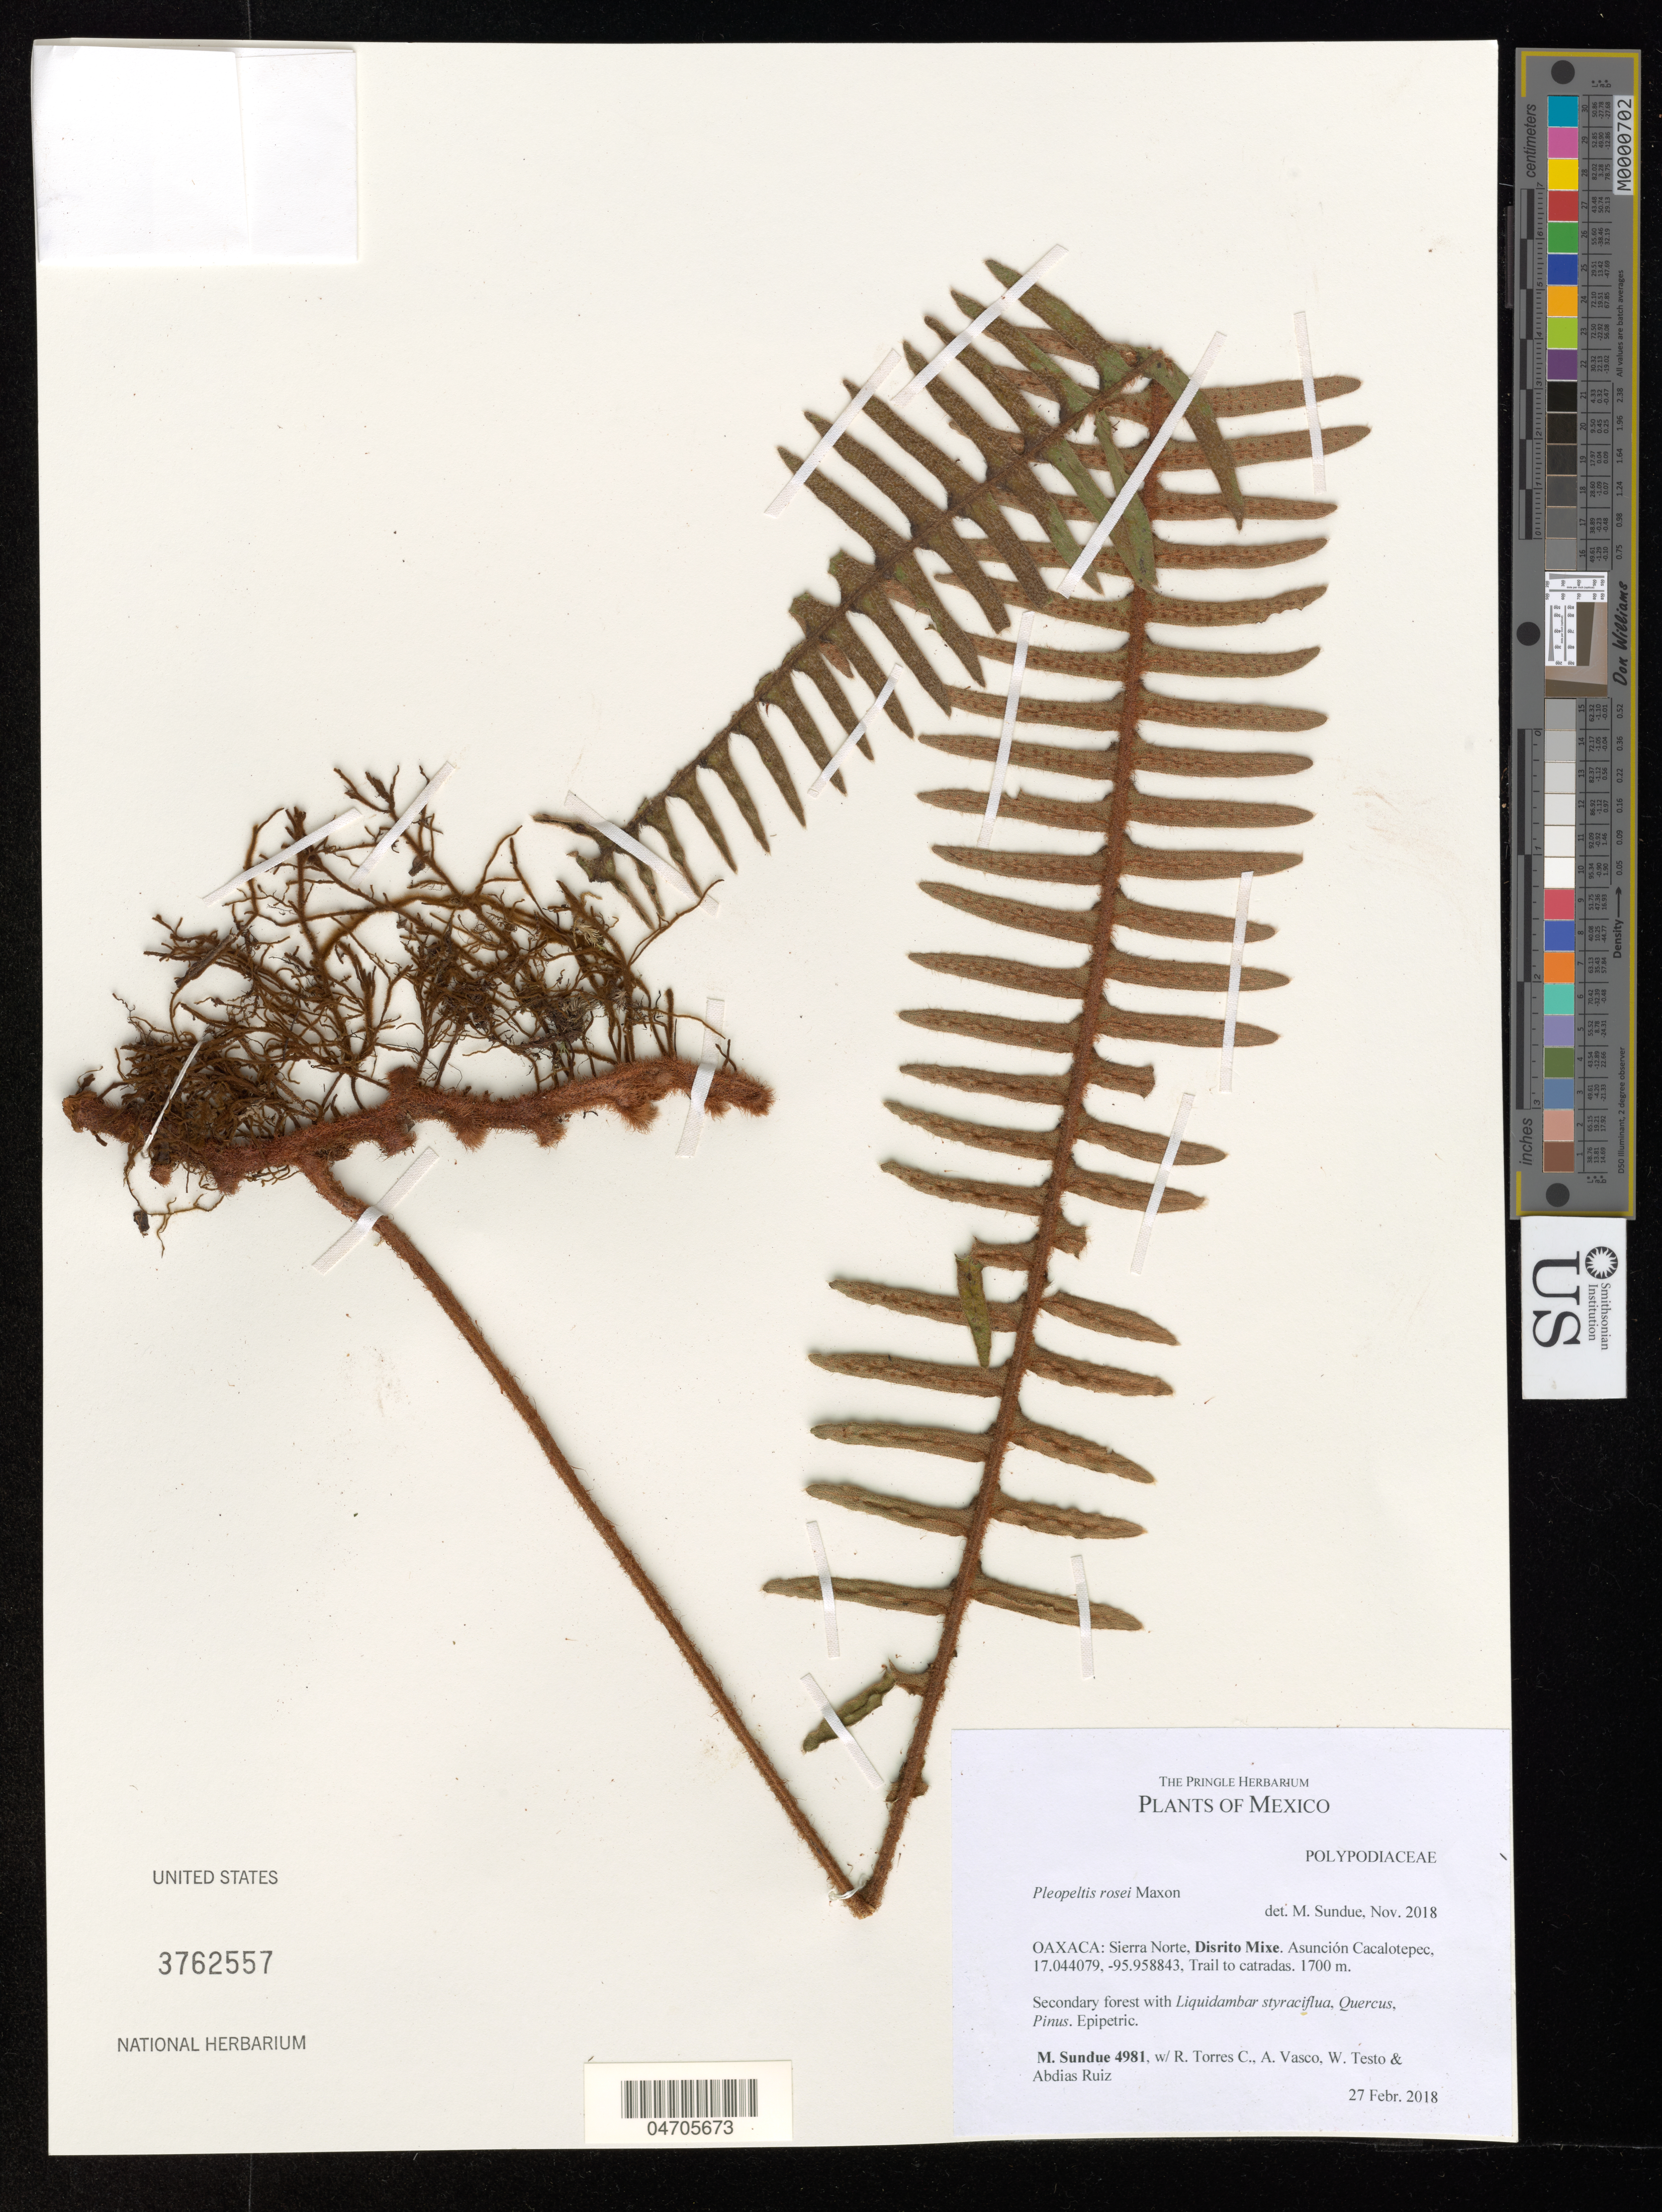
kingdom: Plantae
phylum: Tracheophyta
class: Polypodiopsida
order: Polypodiales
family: Polypodiaceae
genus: Pleopeltis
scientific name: Pleopeltis rosei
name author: (Maxon) A.R. Sm. & Tejero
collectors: M. Sundue, R. Torres C., A. Vasco & W. Testo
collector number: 4981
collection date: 2018-02-27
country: Mexico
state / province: Oaxaca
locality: Sierra Norte, Distrito Mixe. Asunción Cacalotepec, 17.044079, -95.958843, Trail to catradas.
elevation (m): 1700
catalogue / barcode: US 3762557